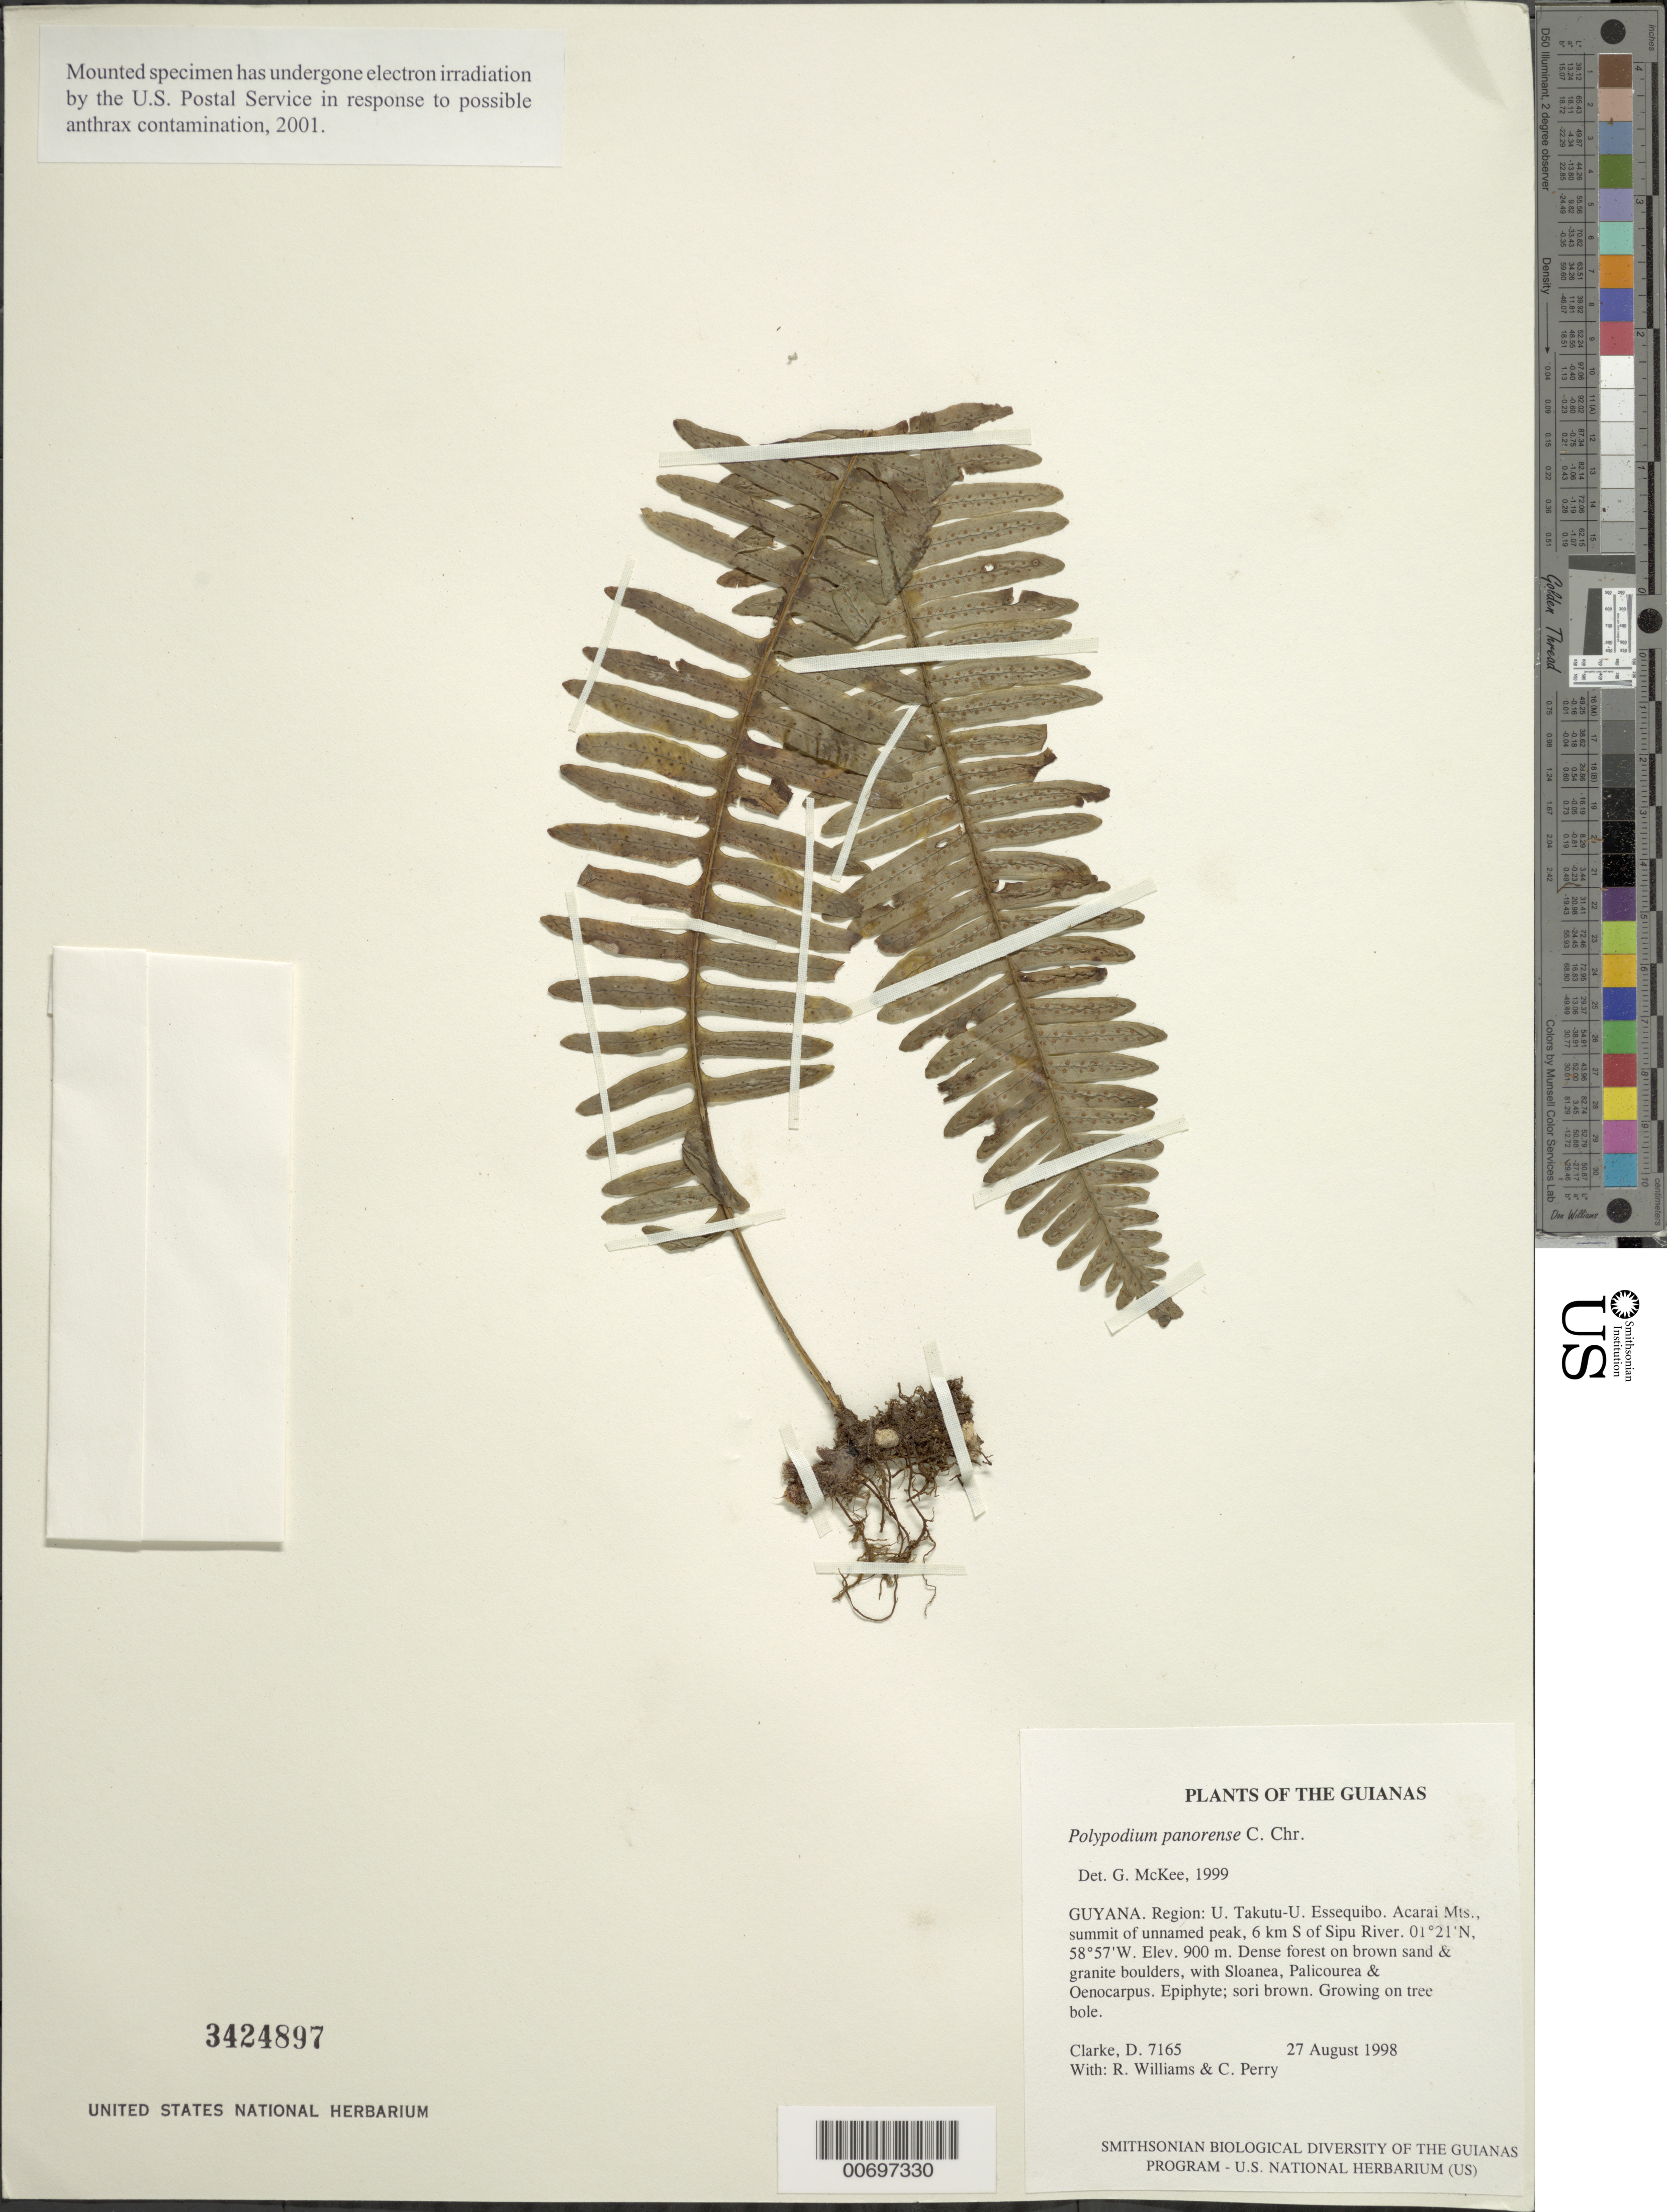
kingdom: Plantae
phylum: Tracheophyta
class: Polypodiopsida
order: Polypodiales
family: Polypodiaceae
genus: Serpocaulon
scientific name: Serpocaulon panorense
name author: (C. Chr.) A.R. Sm.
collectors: H. D. Clarke, R. Williams & C. Perry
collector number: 7165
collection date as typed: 27 August 1998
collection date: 1998-08-27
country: Guyana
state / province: U. Takutu-U. Essequibo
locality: Acarai Mts., summit of unnamed peak, 6 km S of Sipu River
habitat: Dense forest on brown sand & granite boulders, with Sloanea, Palicourea & Oenocarpus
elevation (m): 900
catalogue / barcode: US 3424897